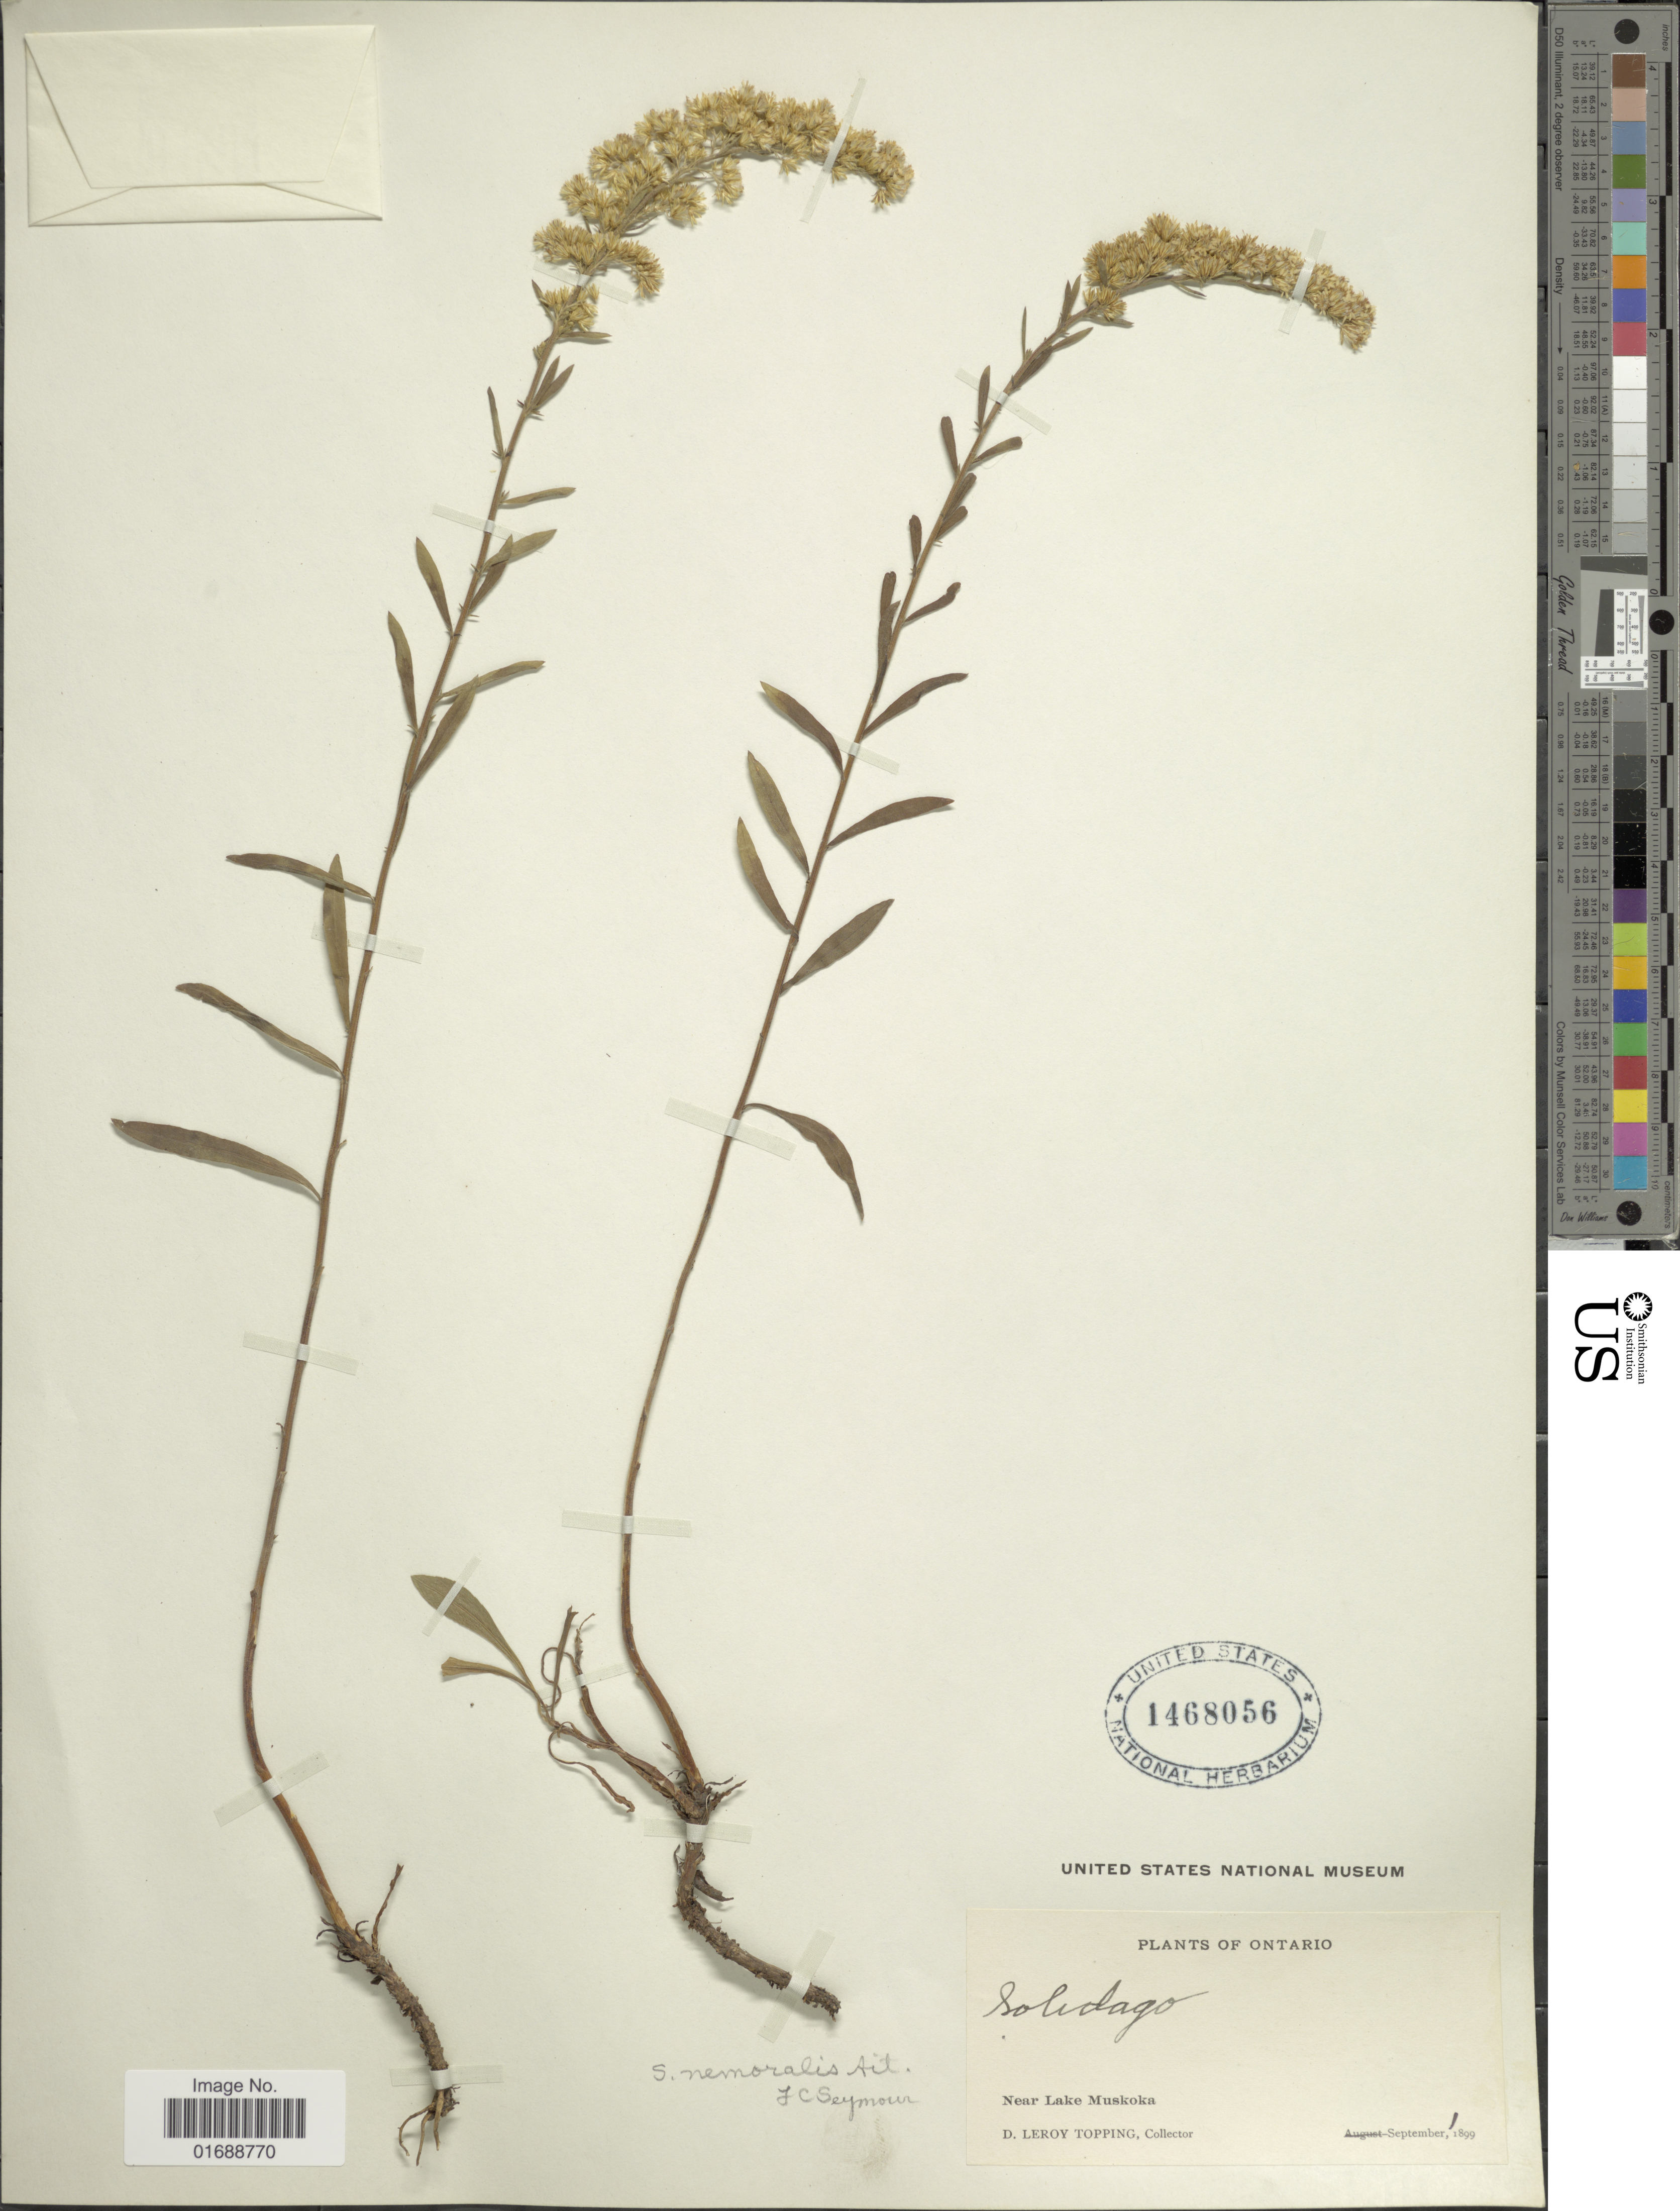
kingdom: Plantae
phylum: Tracheophyta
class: Magnoliopsida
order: Asterales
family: Asteraceae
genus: Solidago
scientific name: Solidago nemoralis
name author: Aiton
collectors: D. L. Topping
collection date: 1899-09-01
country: Canada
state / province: Ontario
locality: Near Lake Muskoka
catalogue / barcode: US 1468056